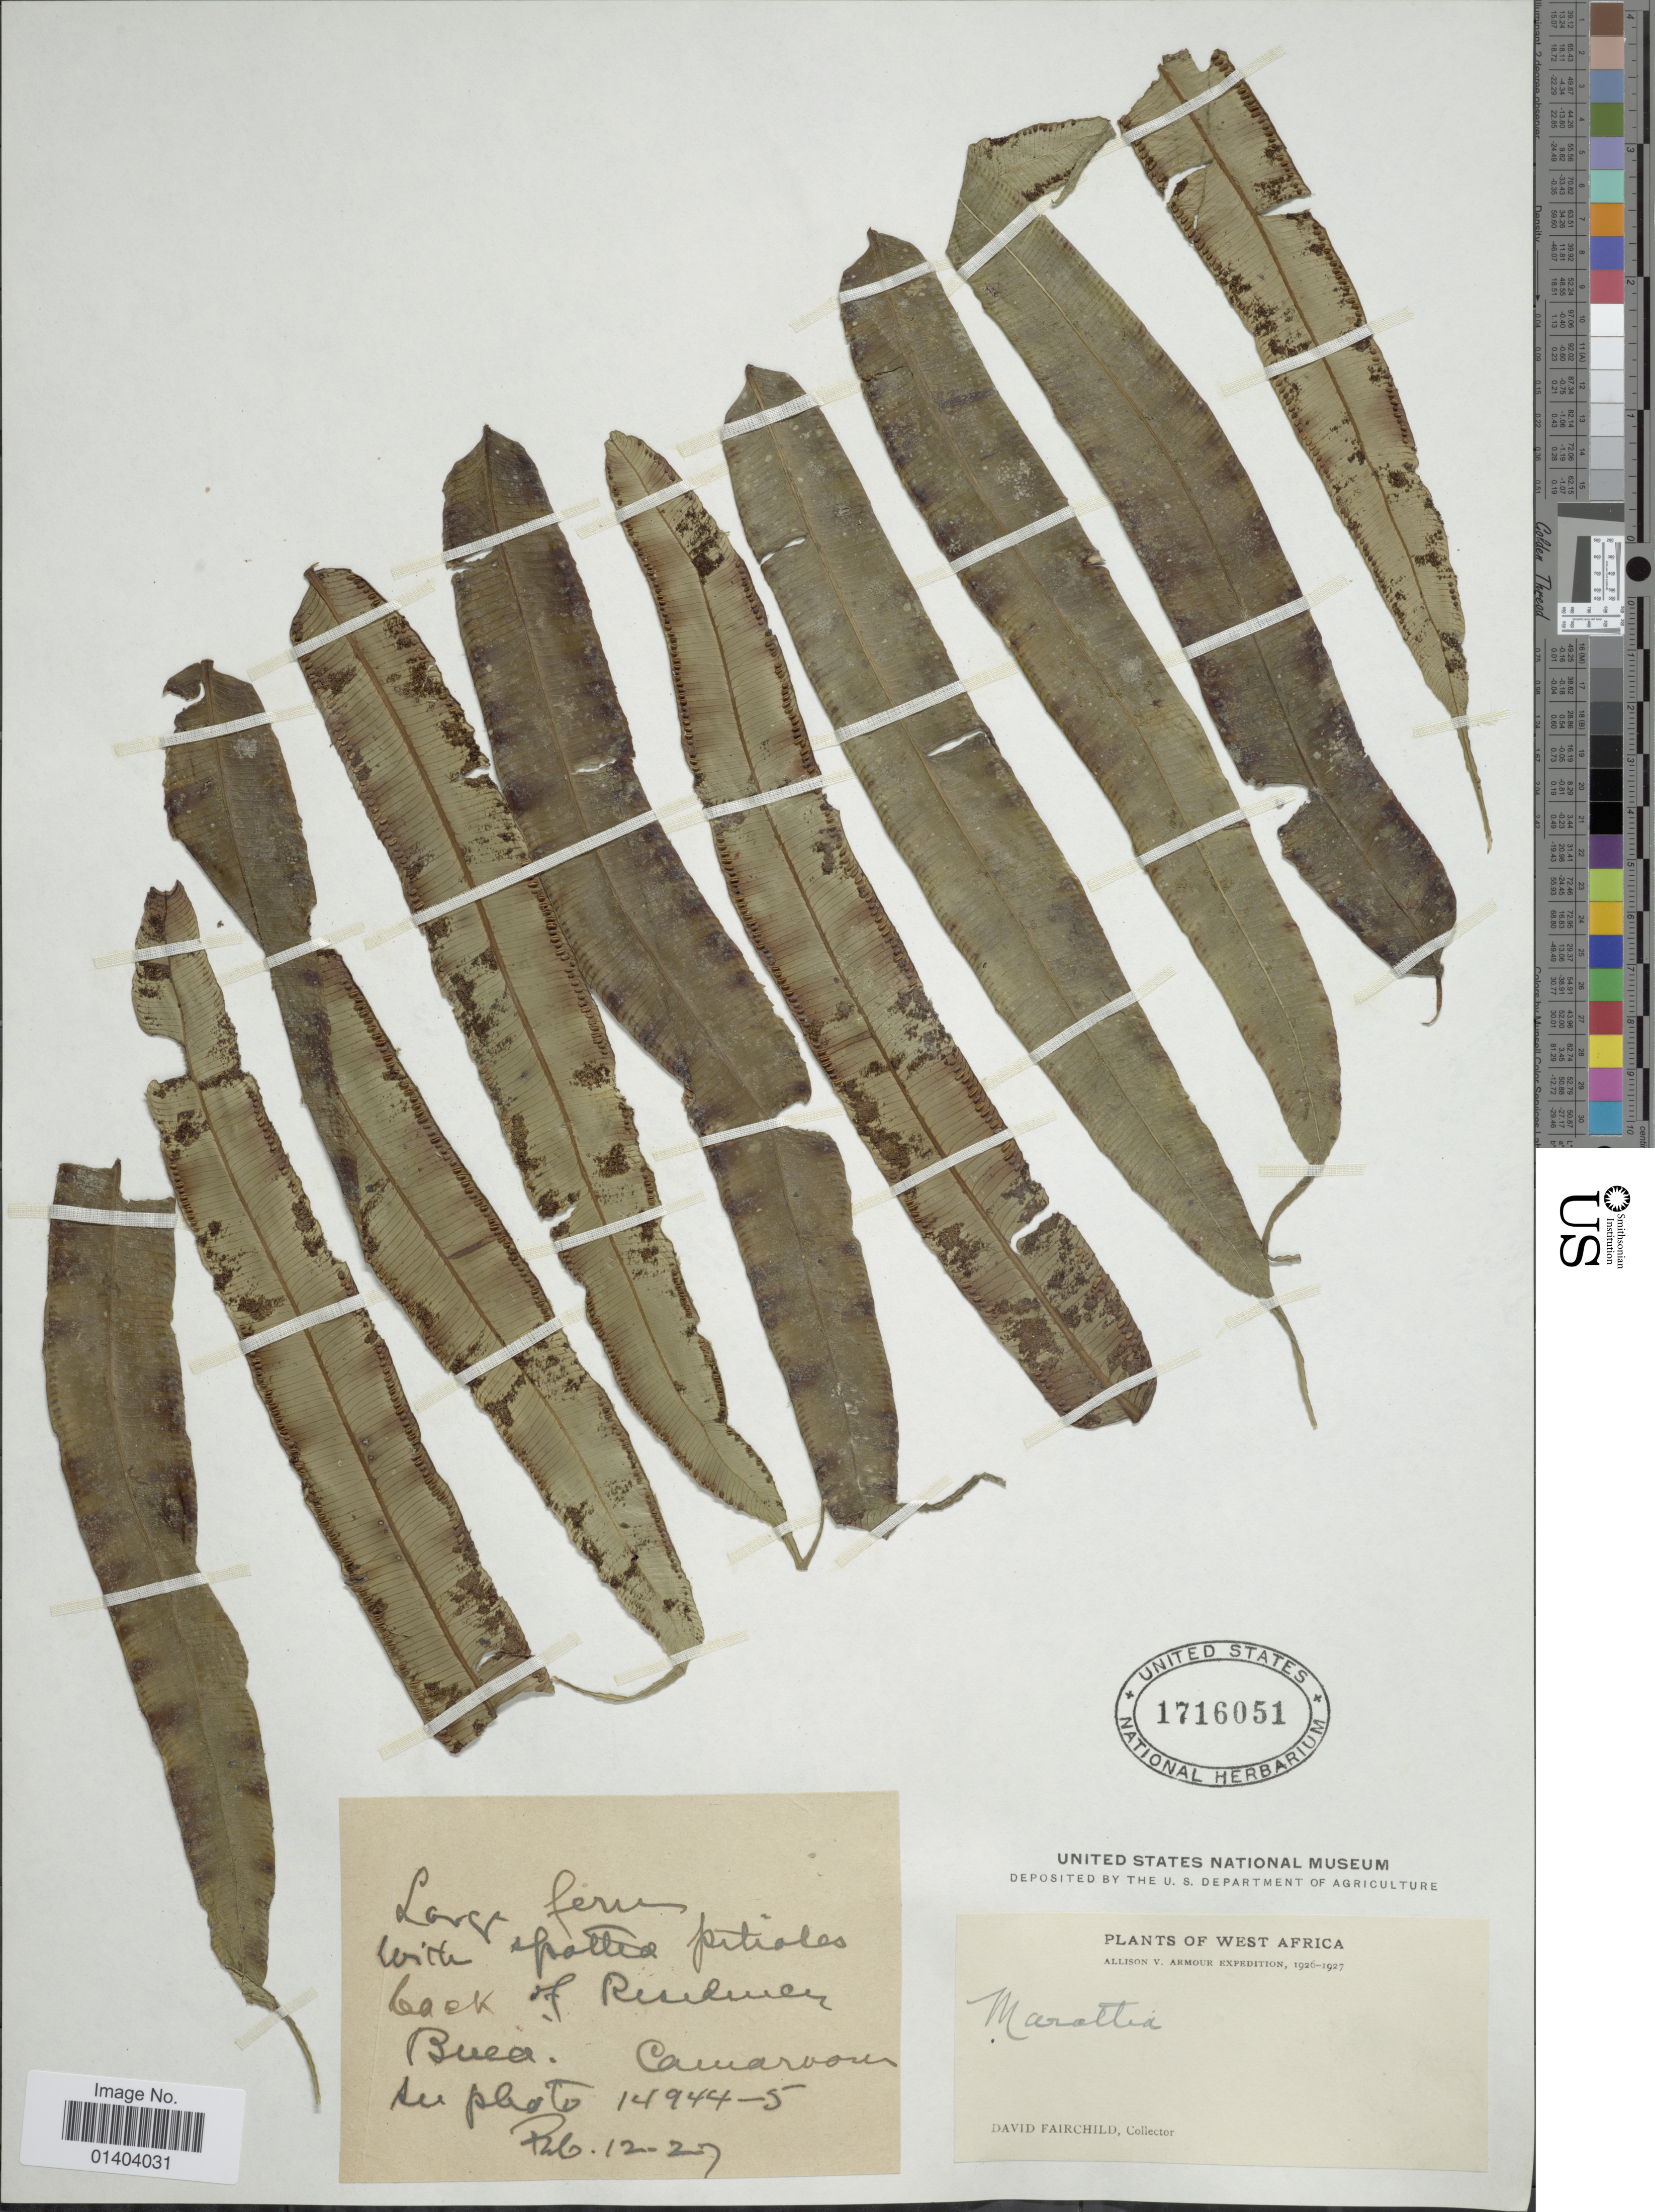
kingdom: Plantae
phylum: Tracheophyta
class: Polypodiopsida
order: Marattiales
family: Marattiaceae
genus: Ptisana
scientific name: Ptisana fraxinea var. salicifolia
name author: (Schrad.) Murdock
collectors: D. Fairchild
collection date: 1927-02-12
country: Cameroon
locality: West Africa, Buea.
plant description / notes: No precise locality correction needed. Filled city/town field.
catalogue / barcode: US 1716051